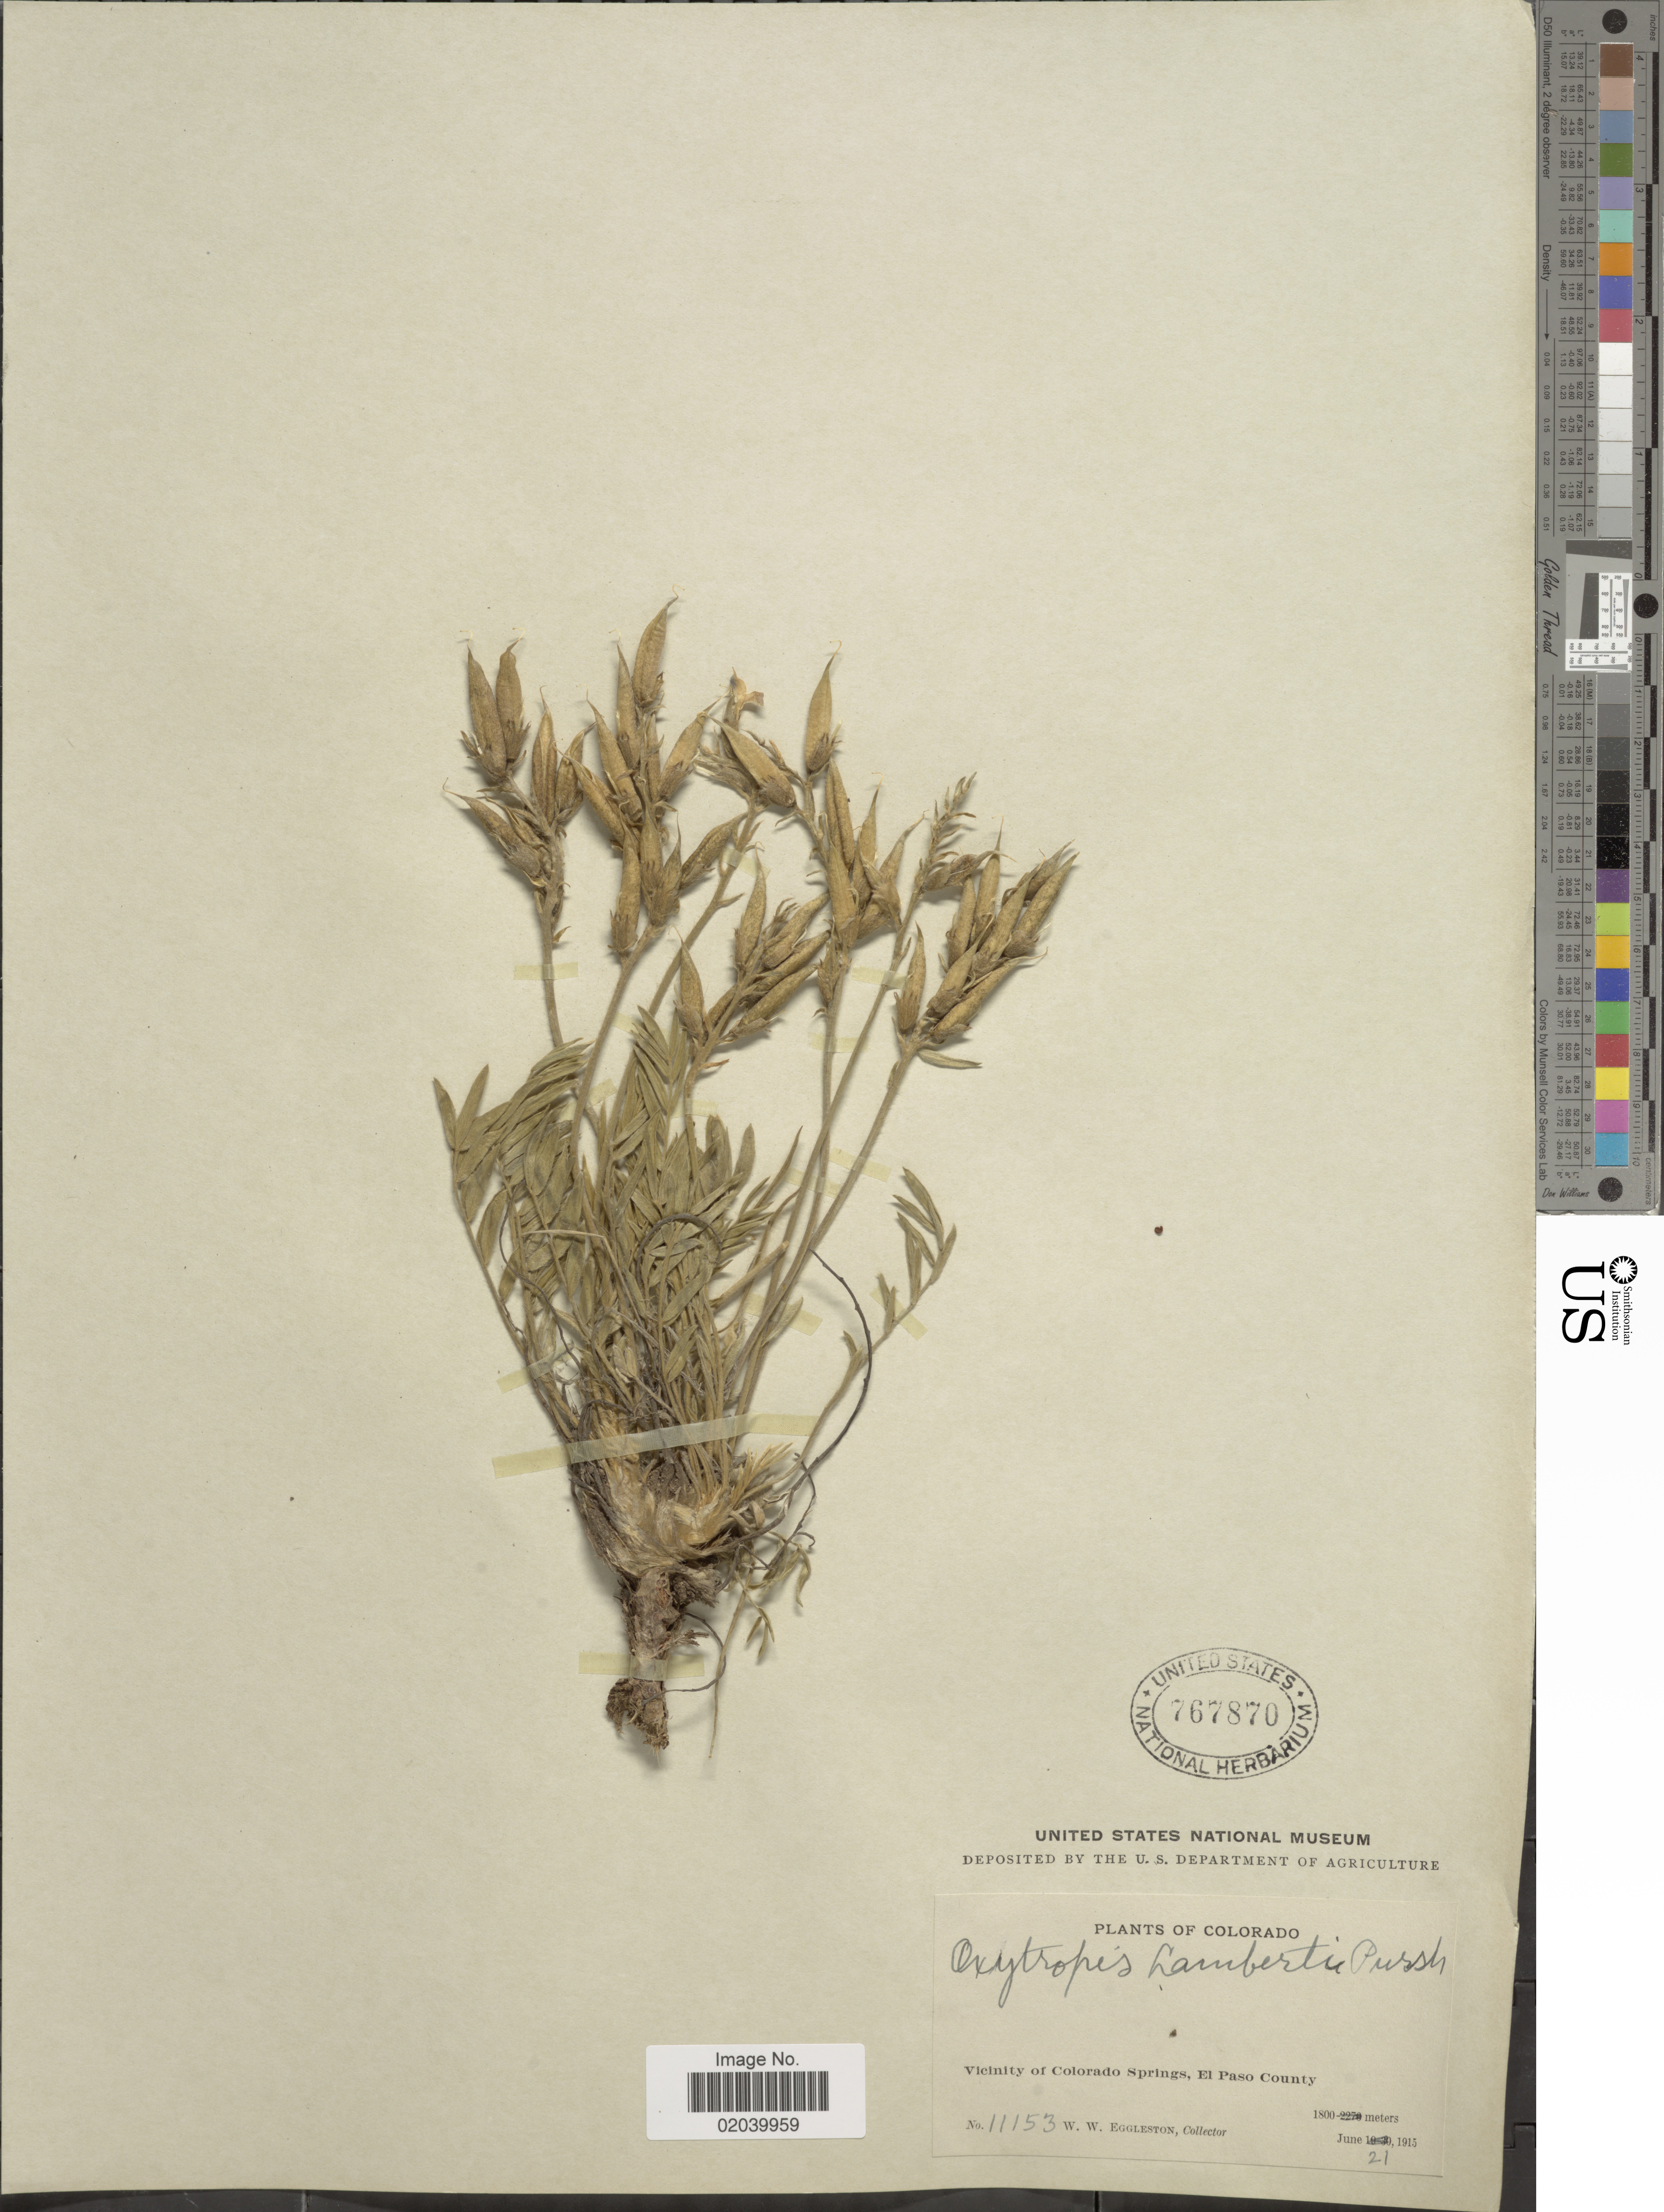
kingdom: Plantae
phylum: Tracheophyta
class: Magnoliopsida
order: Fabales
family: Fabaceae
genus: Oxytropis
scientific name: Oxytropis lambertii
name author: Pursh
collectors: W. W. Eggleston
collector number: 11153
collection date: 1915-06-21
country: United States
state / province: Colorado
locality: Vicinity of Colorado Springs, El Paso County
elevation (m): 1800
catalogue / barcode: US 767870